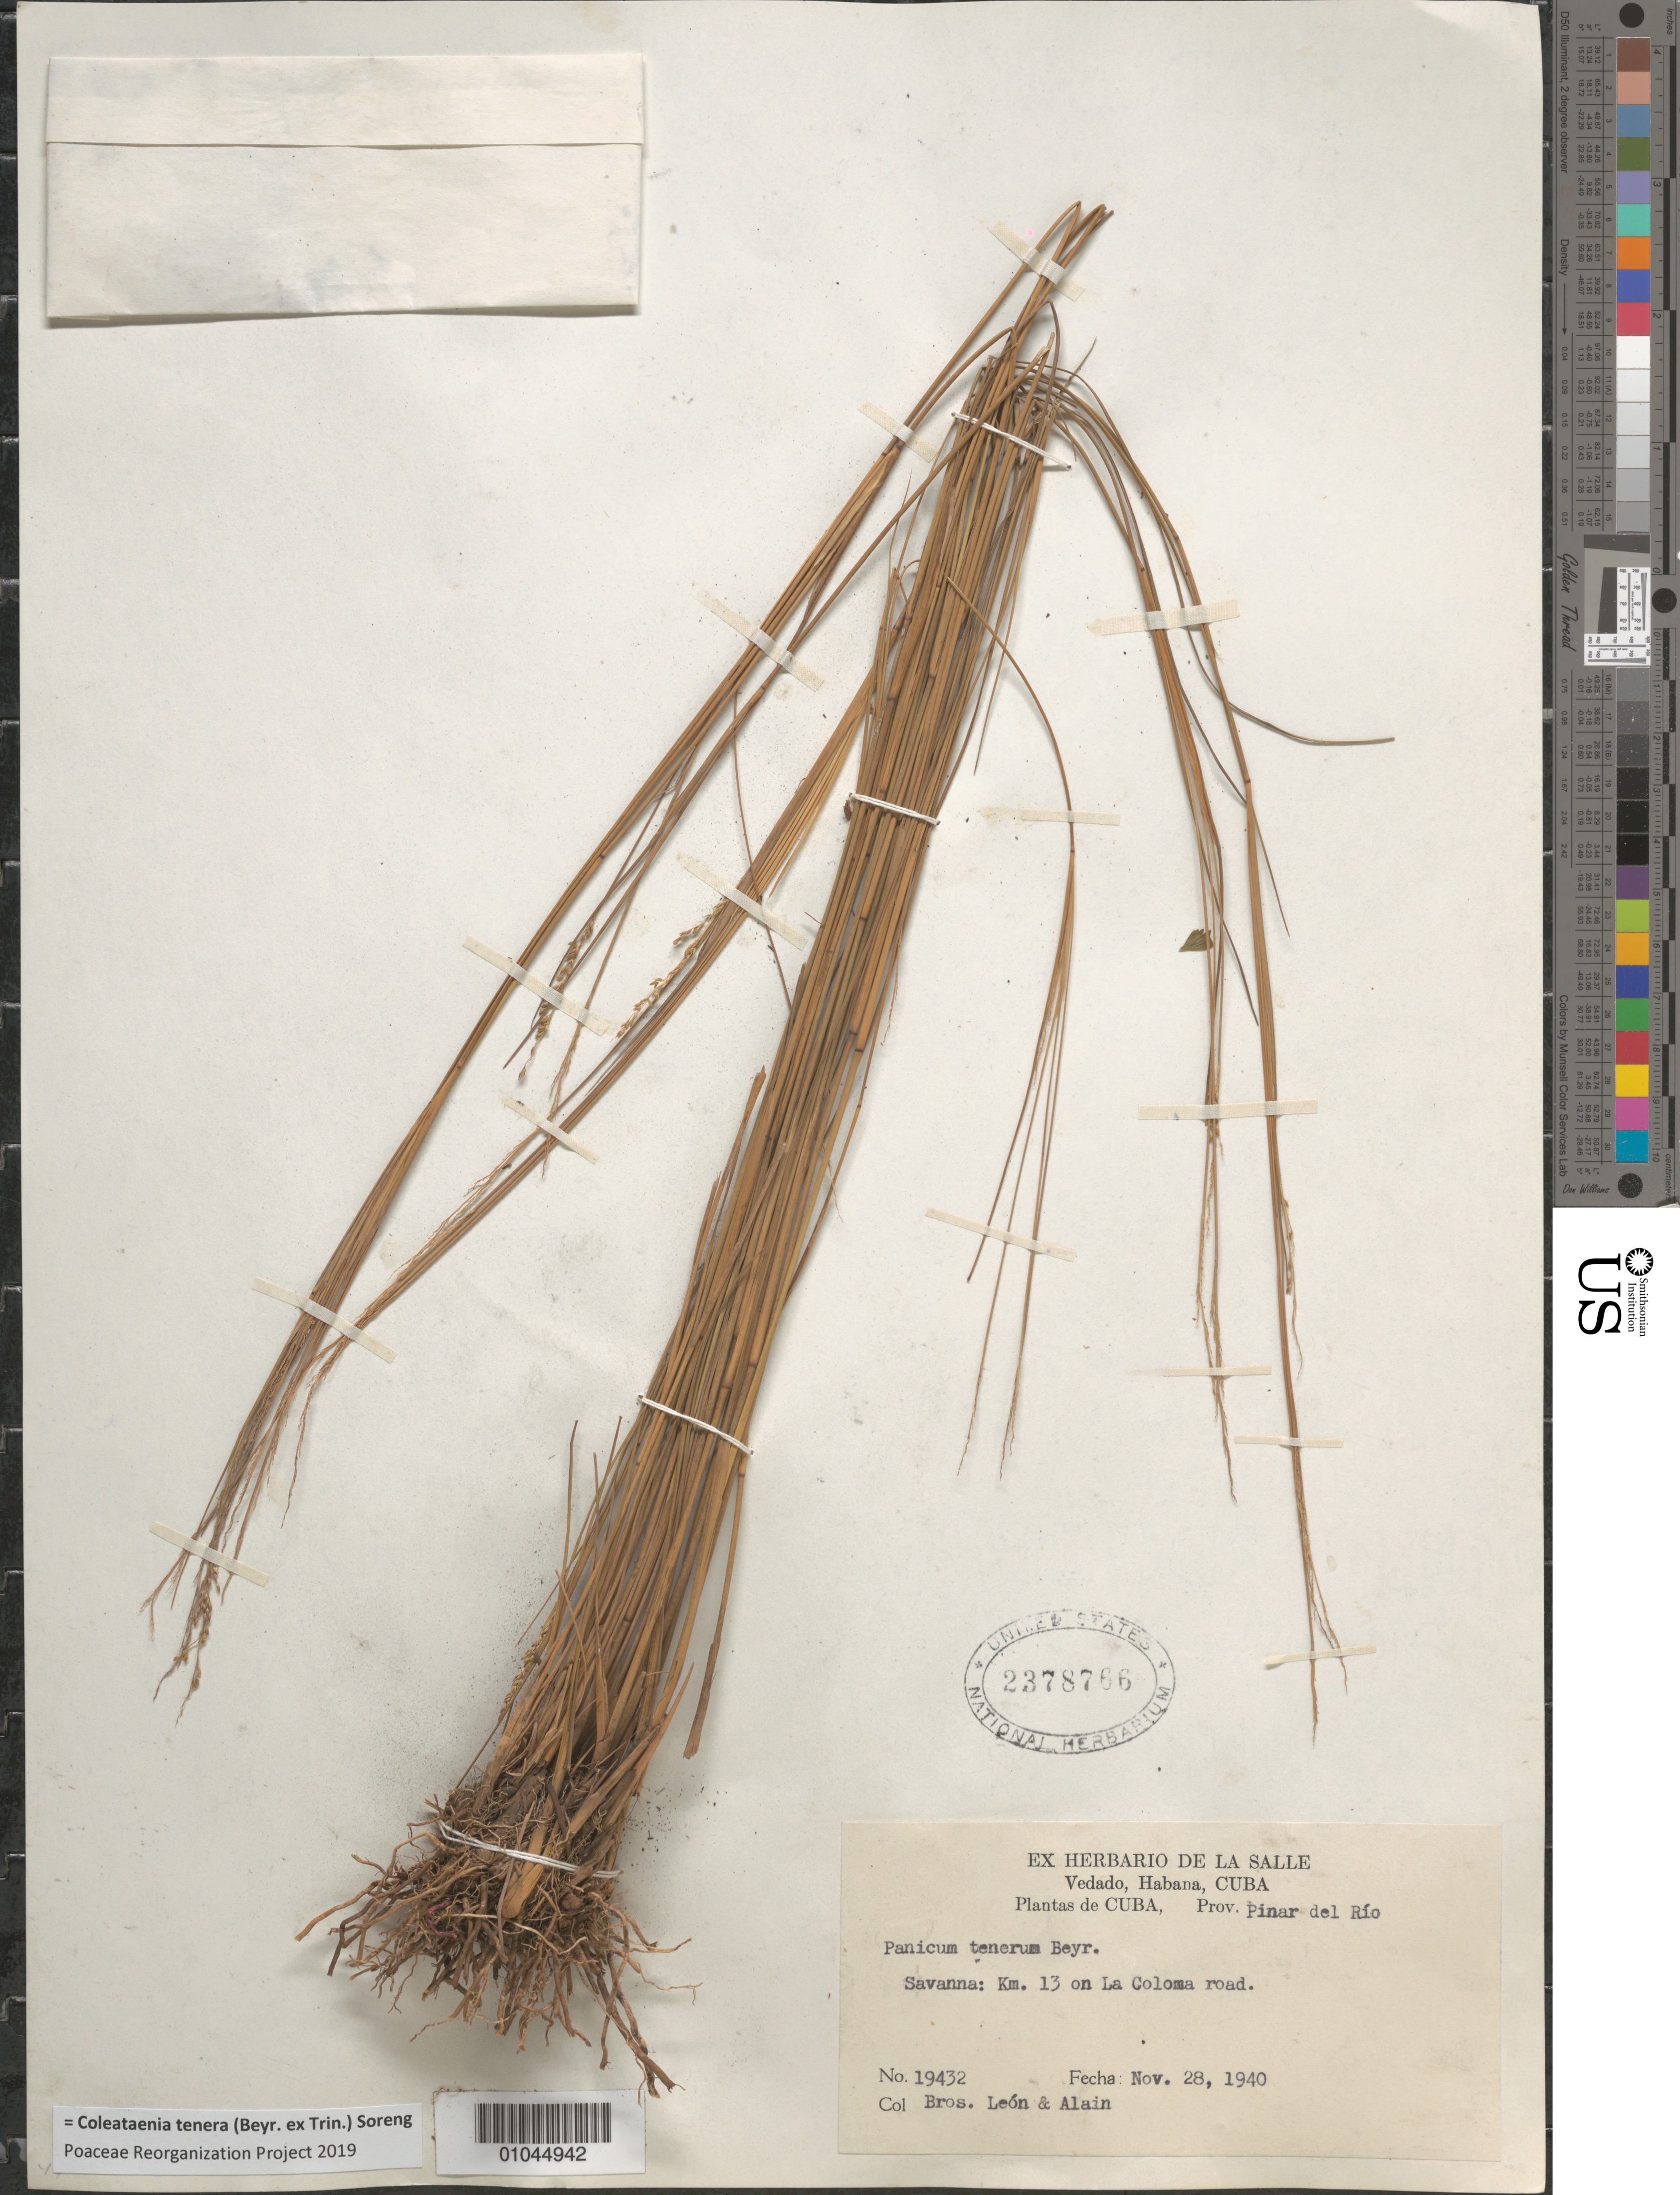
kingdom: Plantae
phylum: Tracheophyta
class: Liliopsida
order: Poales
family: Poaceae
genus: Panicum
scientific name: Panicum tenerum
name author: Beyrich ex Trin.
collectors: Bro. León & A. H. Liogier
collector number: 19432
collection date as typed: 28 Nov 1940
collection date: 1940-11-28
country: Cuba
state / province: Pinar del Rio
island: Cuba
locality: Km 13 on La Coloma Road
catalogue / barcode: US 2378766